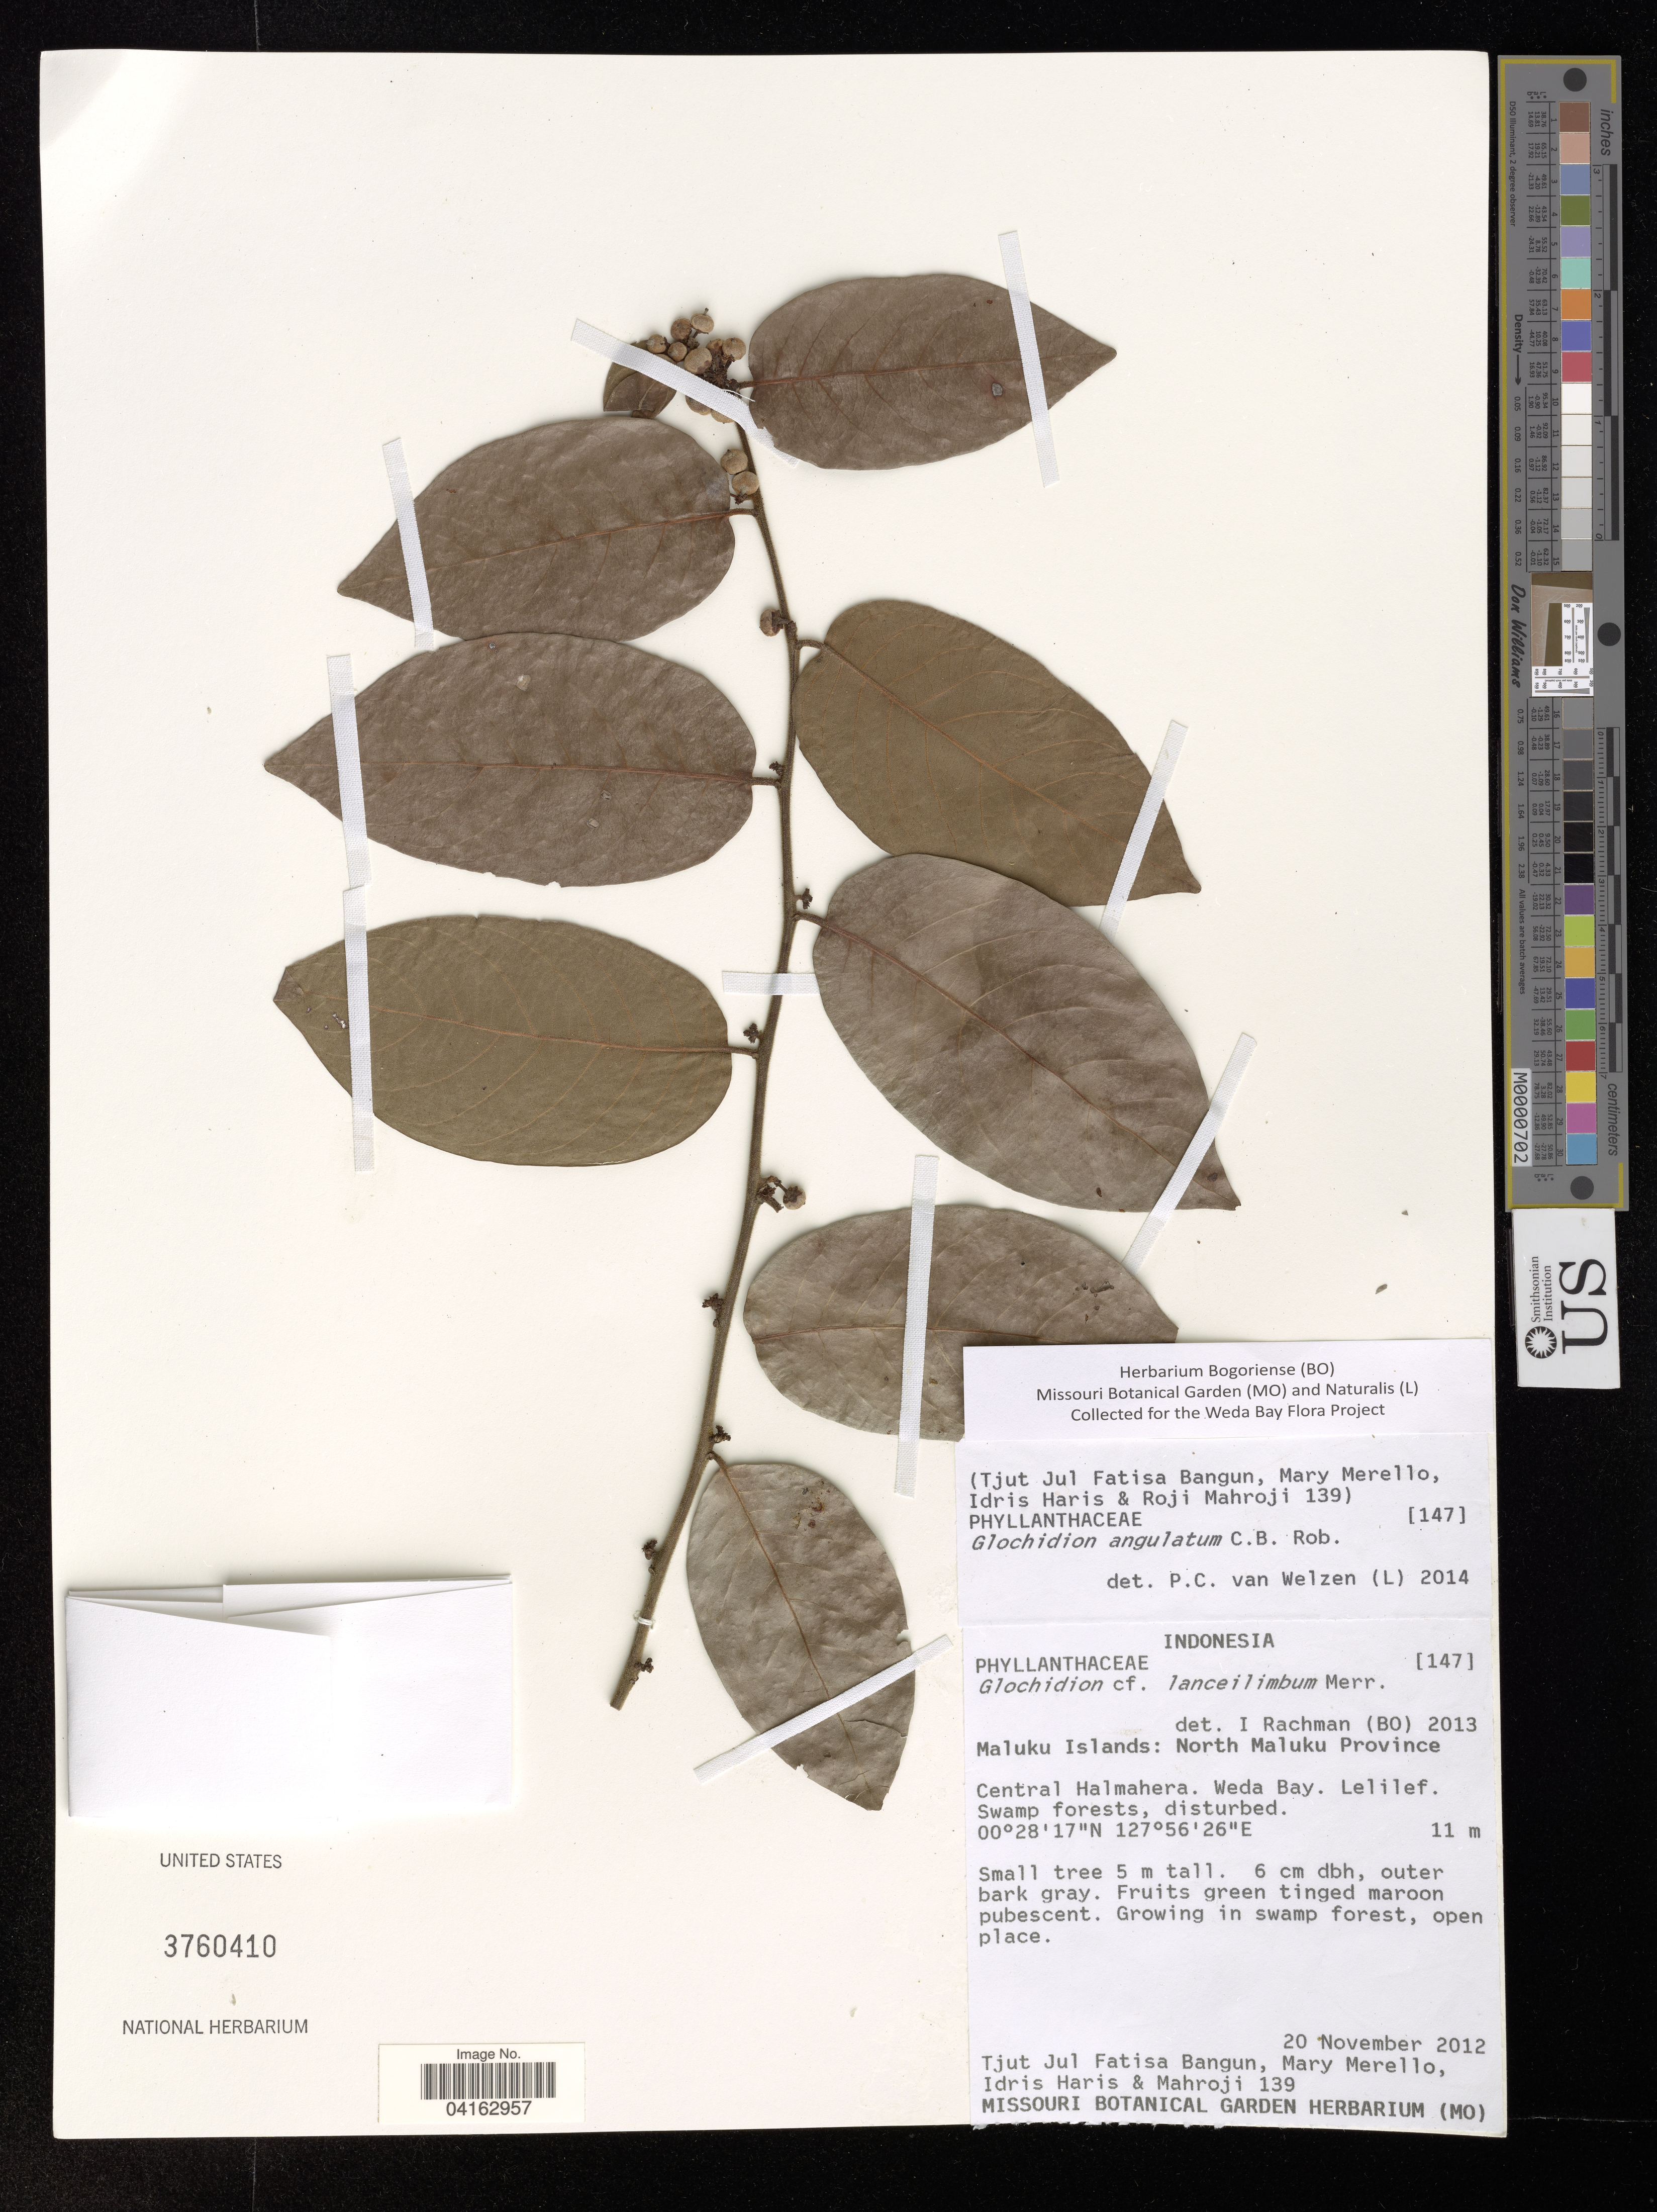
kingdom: Plantae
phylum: Tracheophyta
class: Magnoliopsida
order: Malpighiales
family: Phyllanthaceae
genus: Phyllanthus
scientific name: Phyllanthus malesianus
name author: Govaerts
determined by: (US) Smithsonian Institution - National Museum of Natural History - Department of Botany (UNITED STATES)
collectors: T. Bangun, M. Merello, I. Haris & R. Mahroji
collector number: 139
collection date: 2012-11-20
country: Indonesia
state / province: Maluku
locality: Maluku Islands: North Maluku Province. Central Halmahera. Weda Bay. Lelilef.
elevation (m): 11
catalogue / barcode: US 3760410